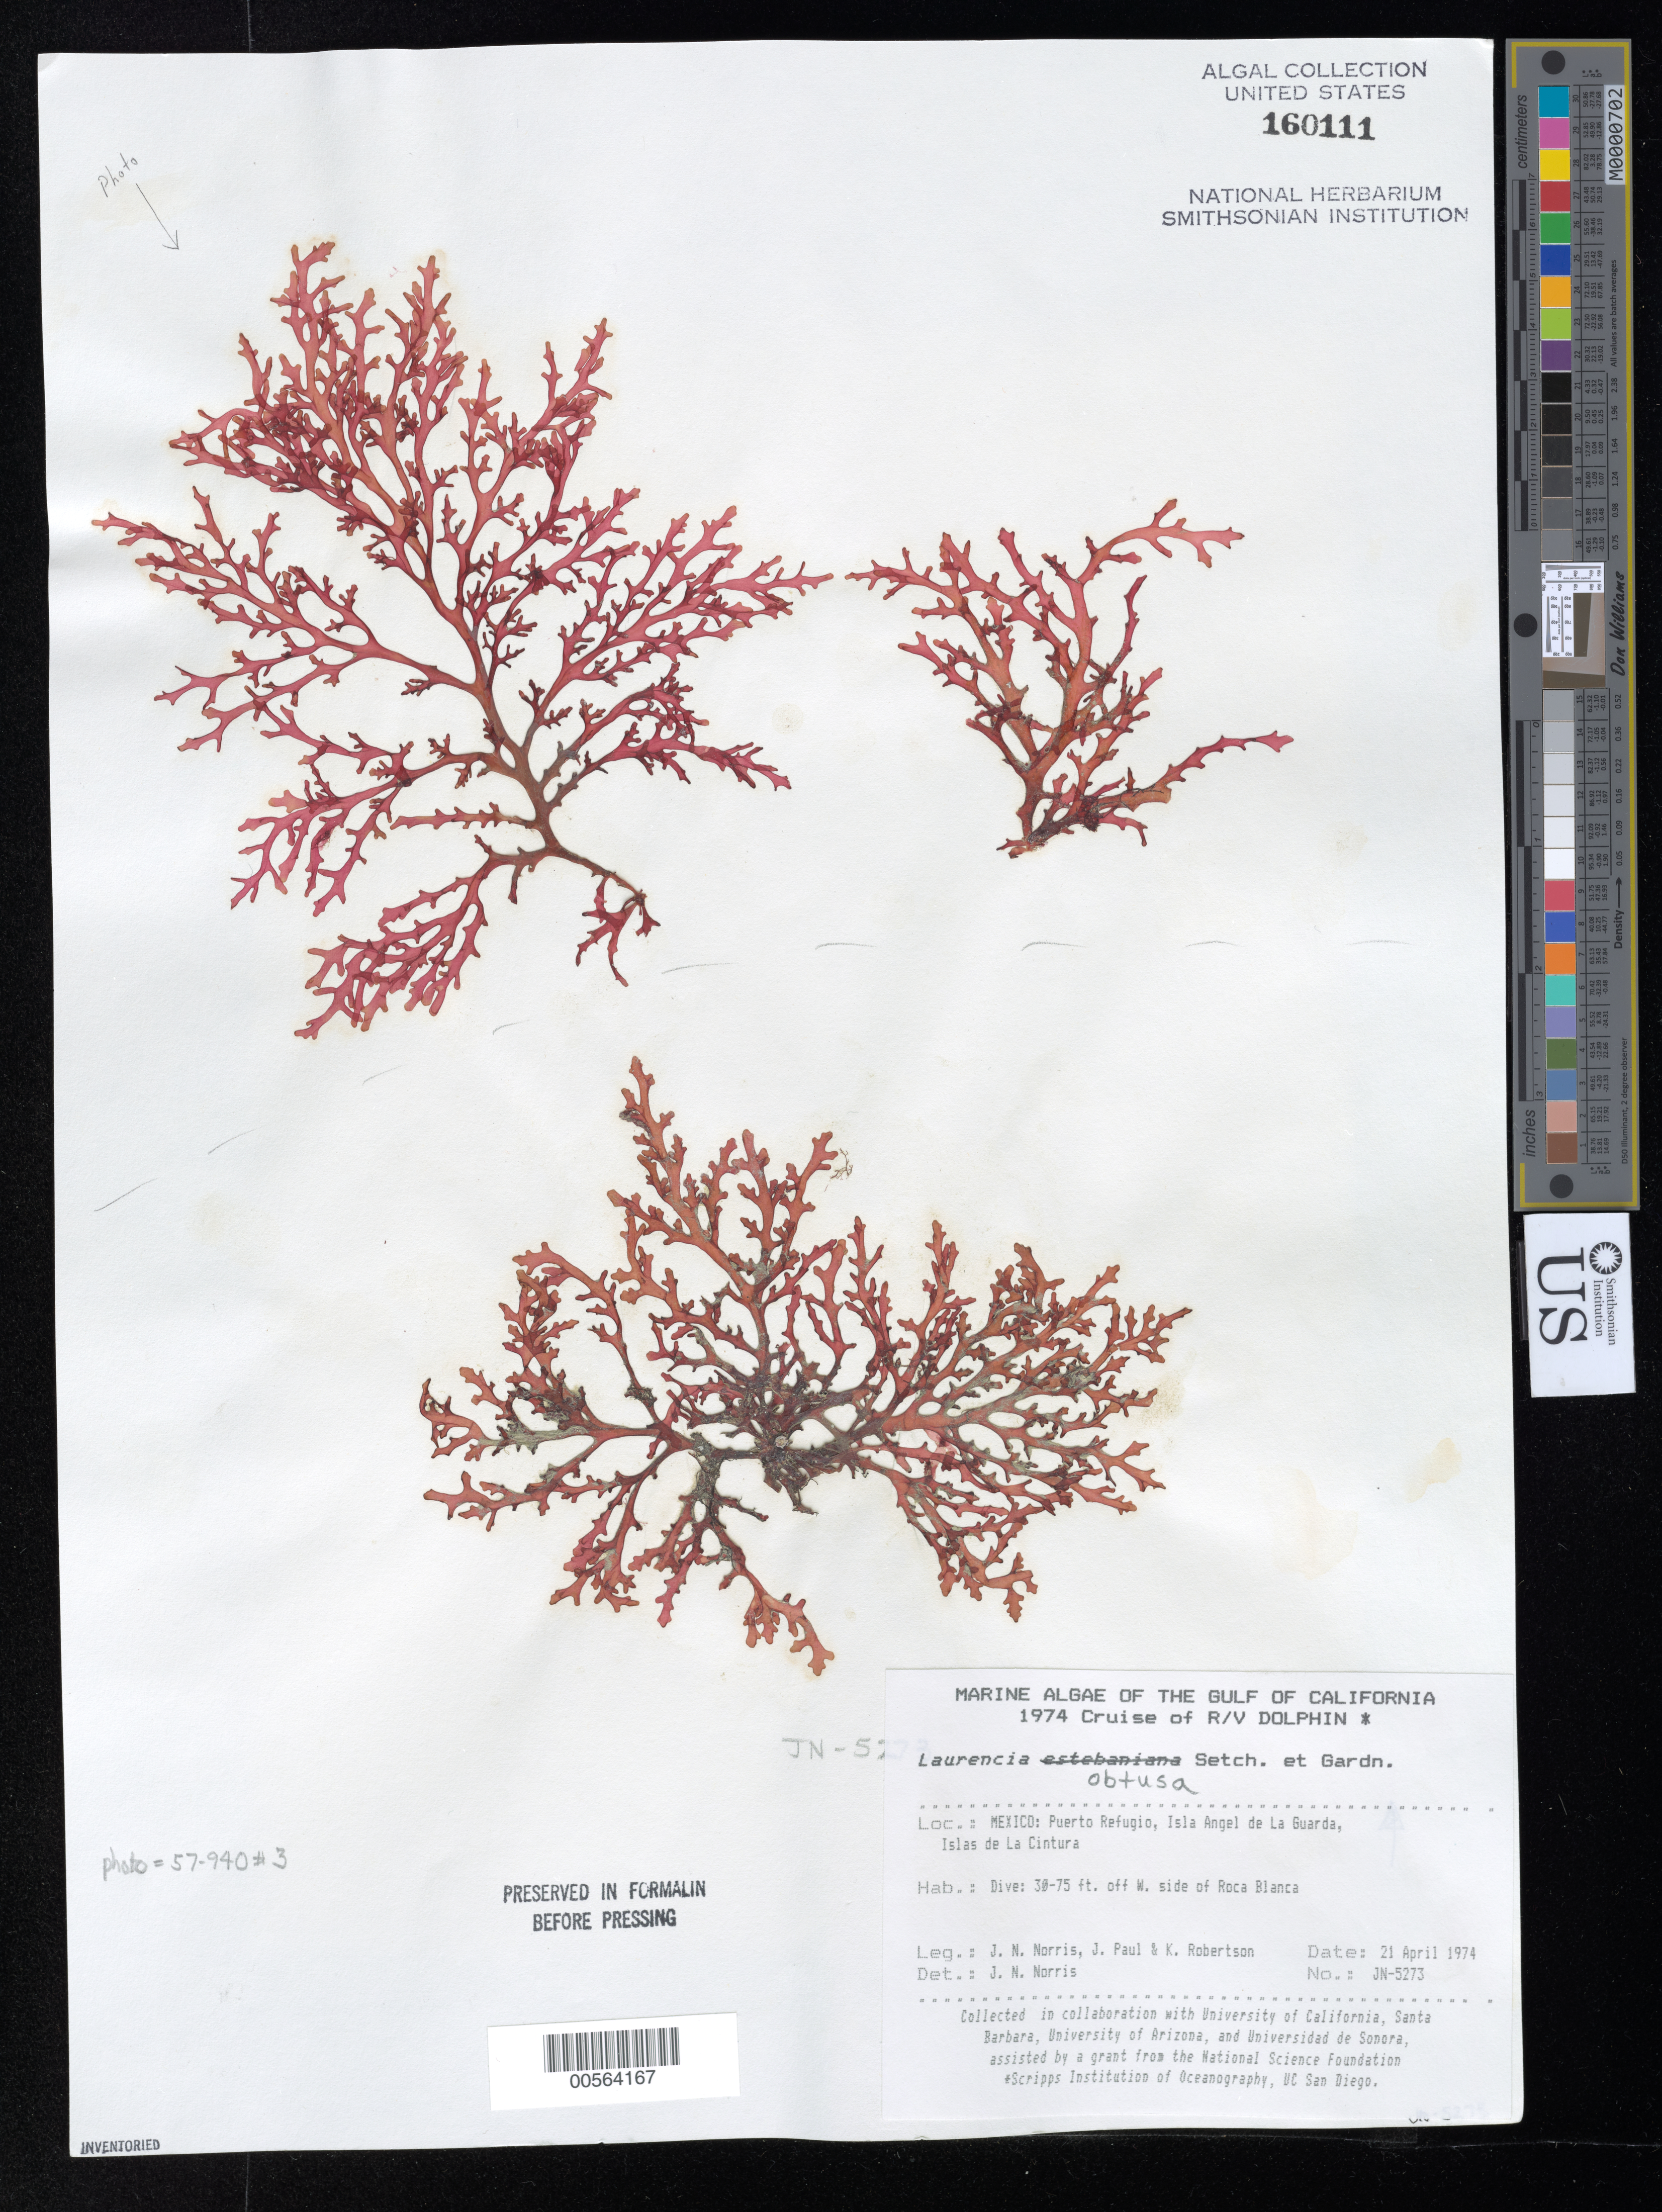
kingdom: Plantae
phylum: Rhodophyta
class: Florideophyceae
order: Ceramiales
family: Rhodomelaceae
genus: Laurencia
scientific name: Laurencia obtusa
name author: (Huds.) J.V.Lamouroux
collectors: J. N. Norris, J. Paul & K. Robertson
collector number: JN-5273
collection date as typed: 21 Apr 1974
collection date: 1974-04-21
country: Mexico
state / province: Baja California Norte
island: Isla Angel de la Guarda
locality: Roca Blanca, Puerto Refugio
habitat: Dive: 30-75 ft. off W. side of Roca Blanca.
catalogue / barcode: US 160111